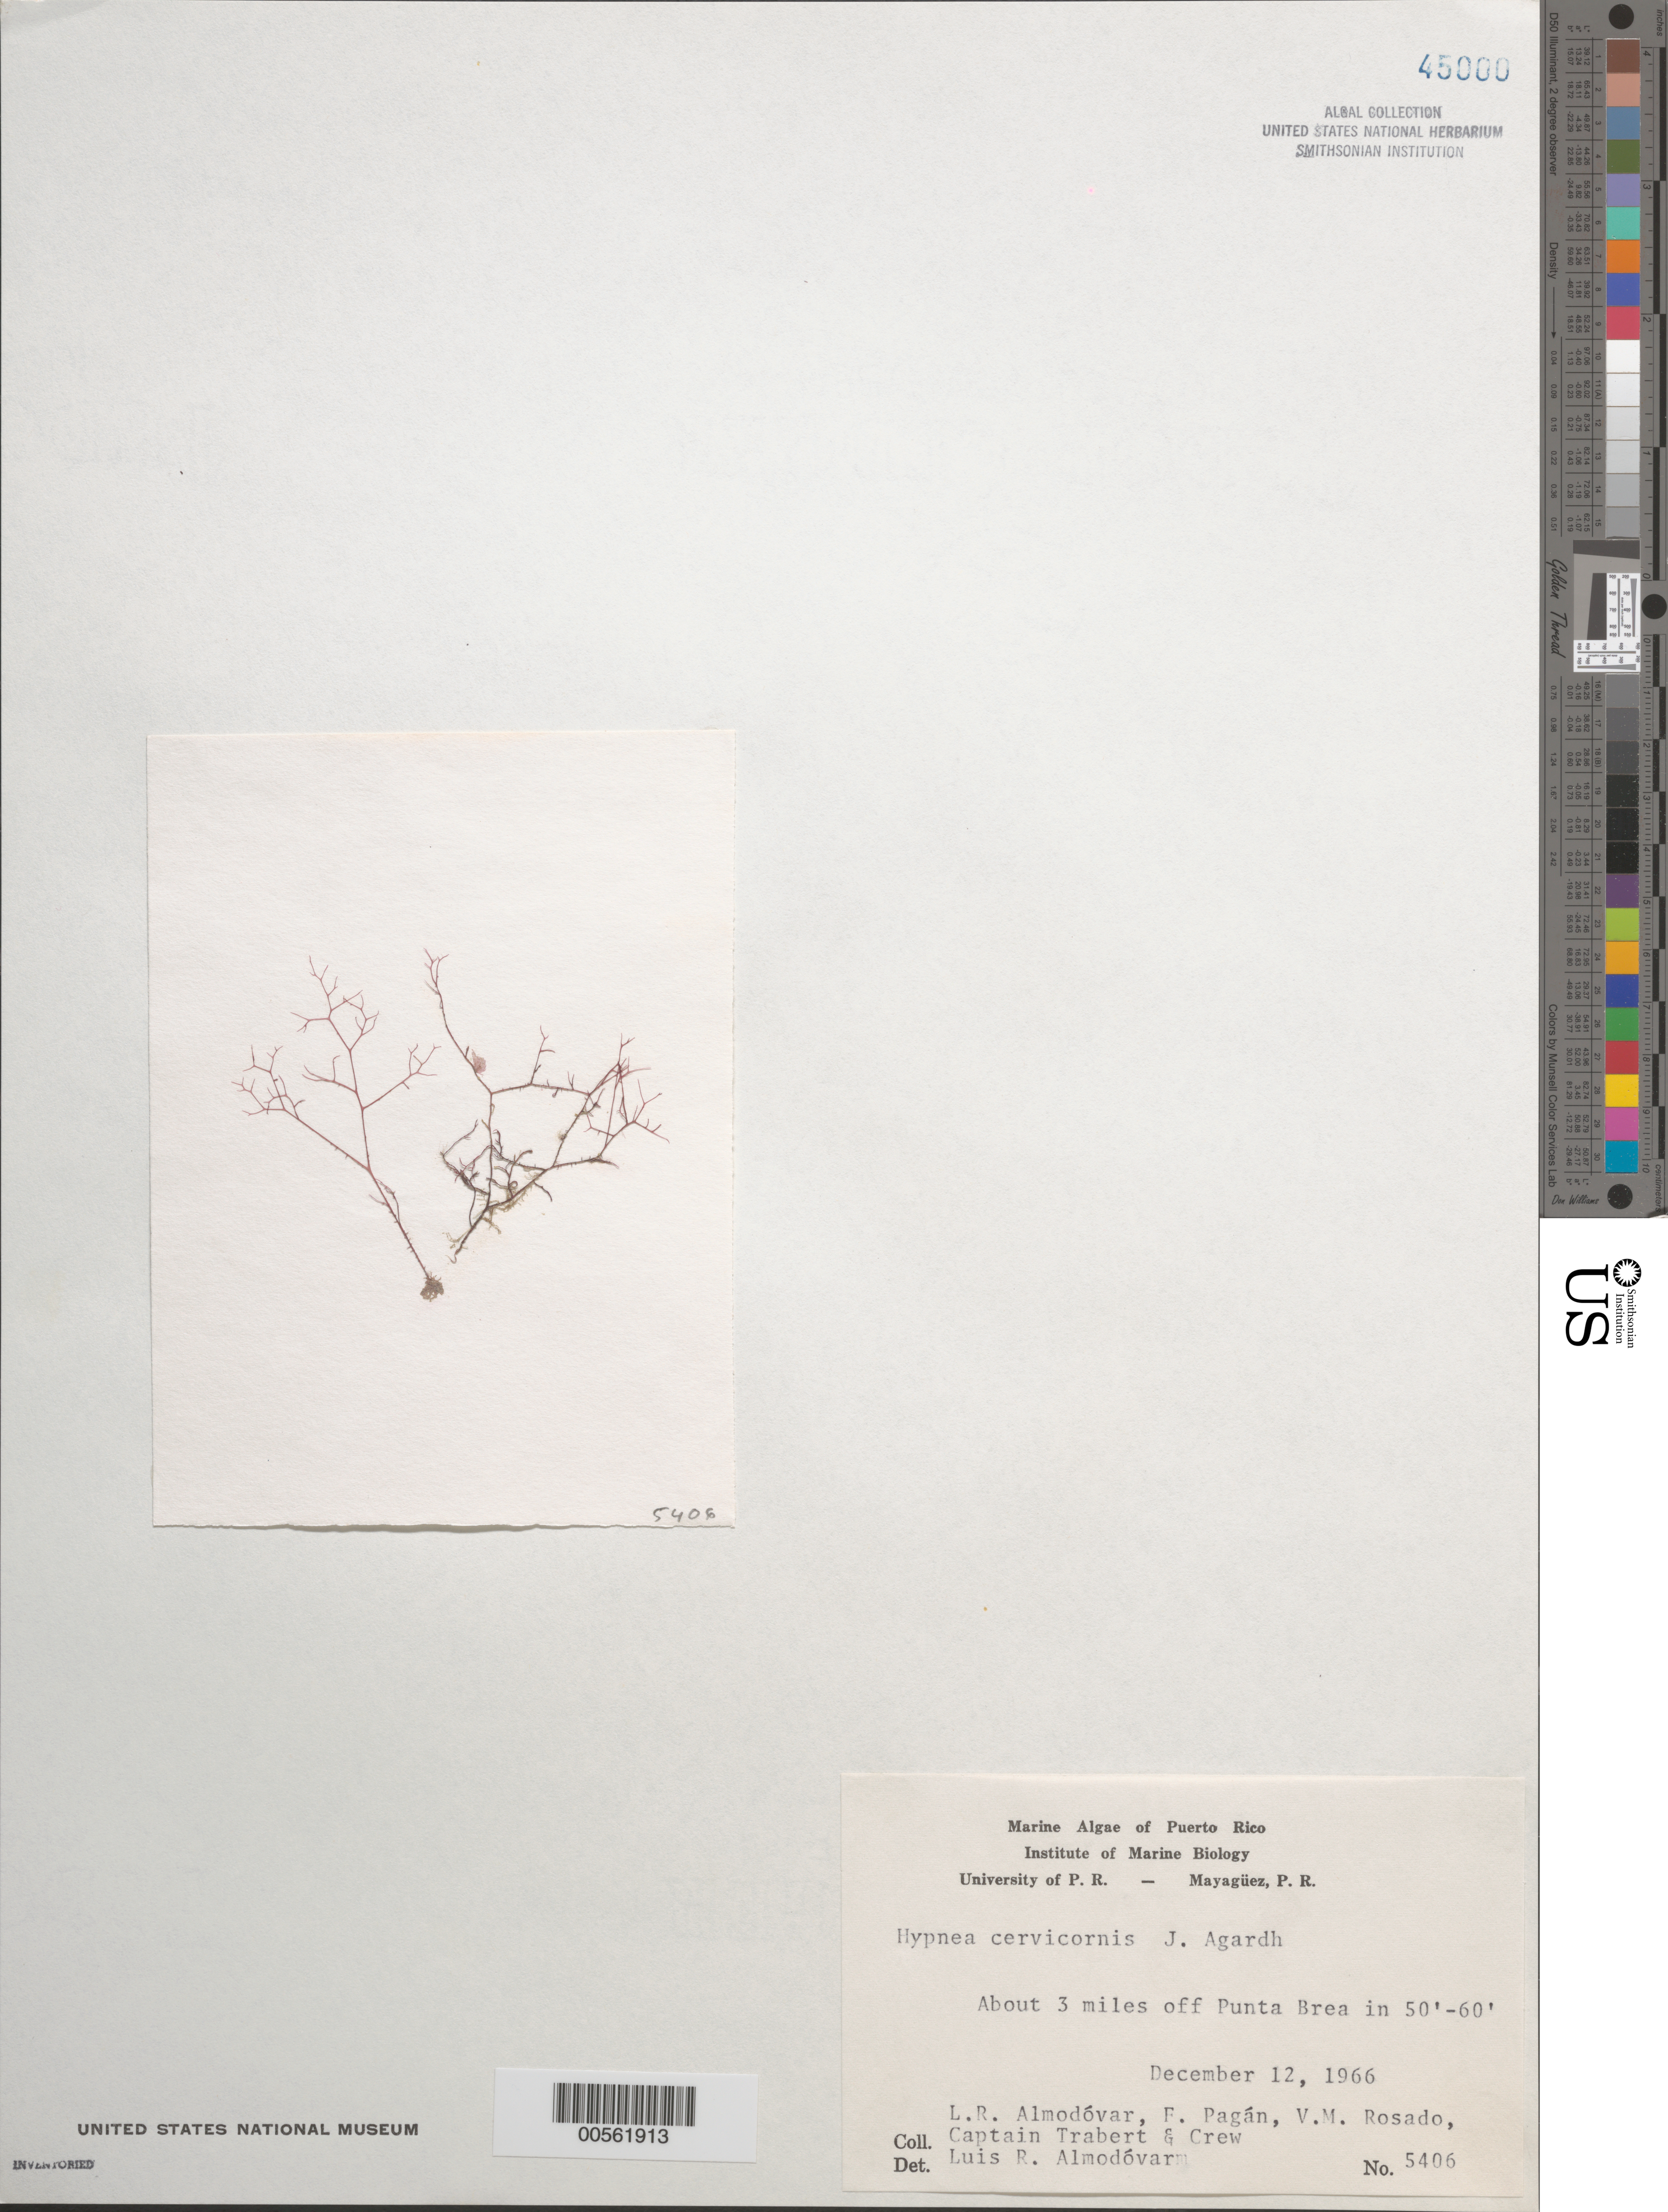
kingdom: Plantae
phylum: Rhodophyta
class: Florideophyceae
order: Gigartinales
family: Cystocloniaceae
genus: Hypnea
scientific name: Hypnea cervicornis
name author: J. Agardh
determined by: Almodovar, L. R.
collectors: L. Almodovar, F. Pagan, V. Rosado, C. Trabert & Crew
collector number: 5406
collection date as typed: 12 Dec 1966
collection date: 1966-12-12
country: Puerto Rico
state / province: Guanica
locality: Ca. 3 miles off punta brea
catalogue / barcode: US 45000